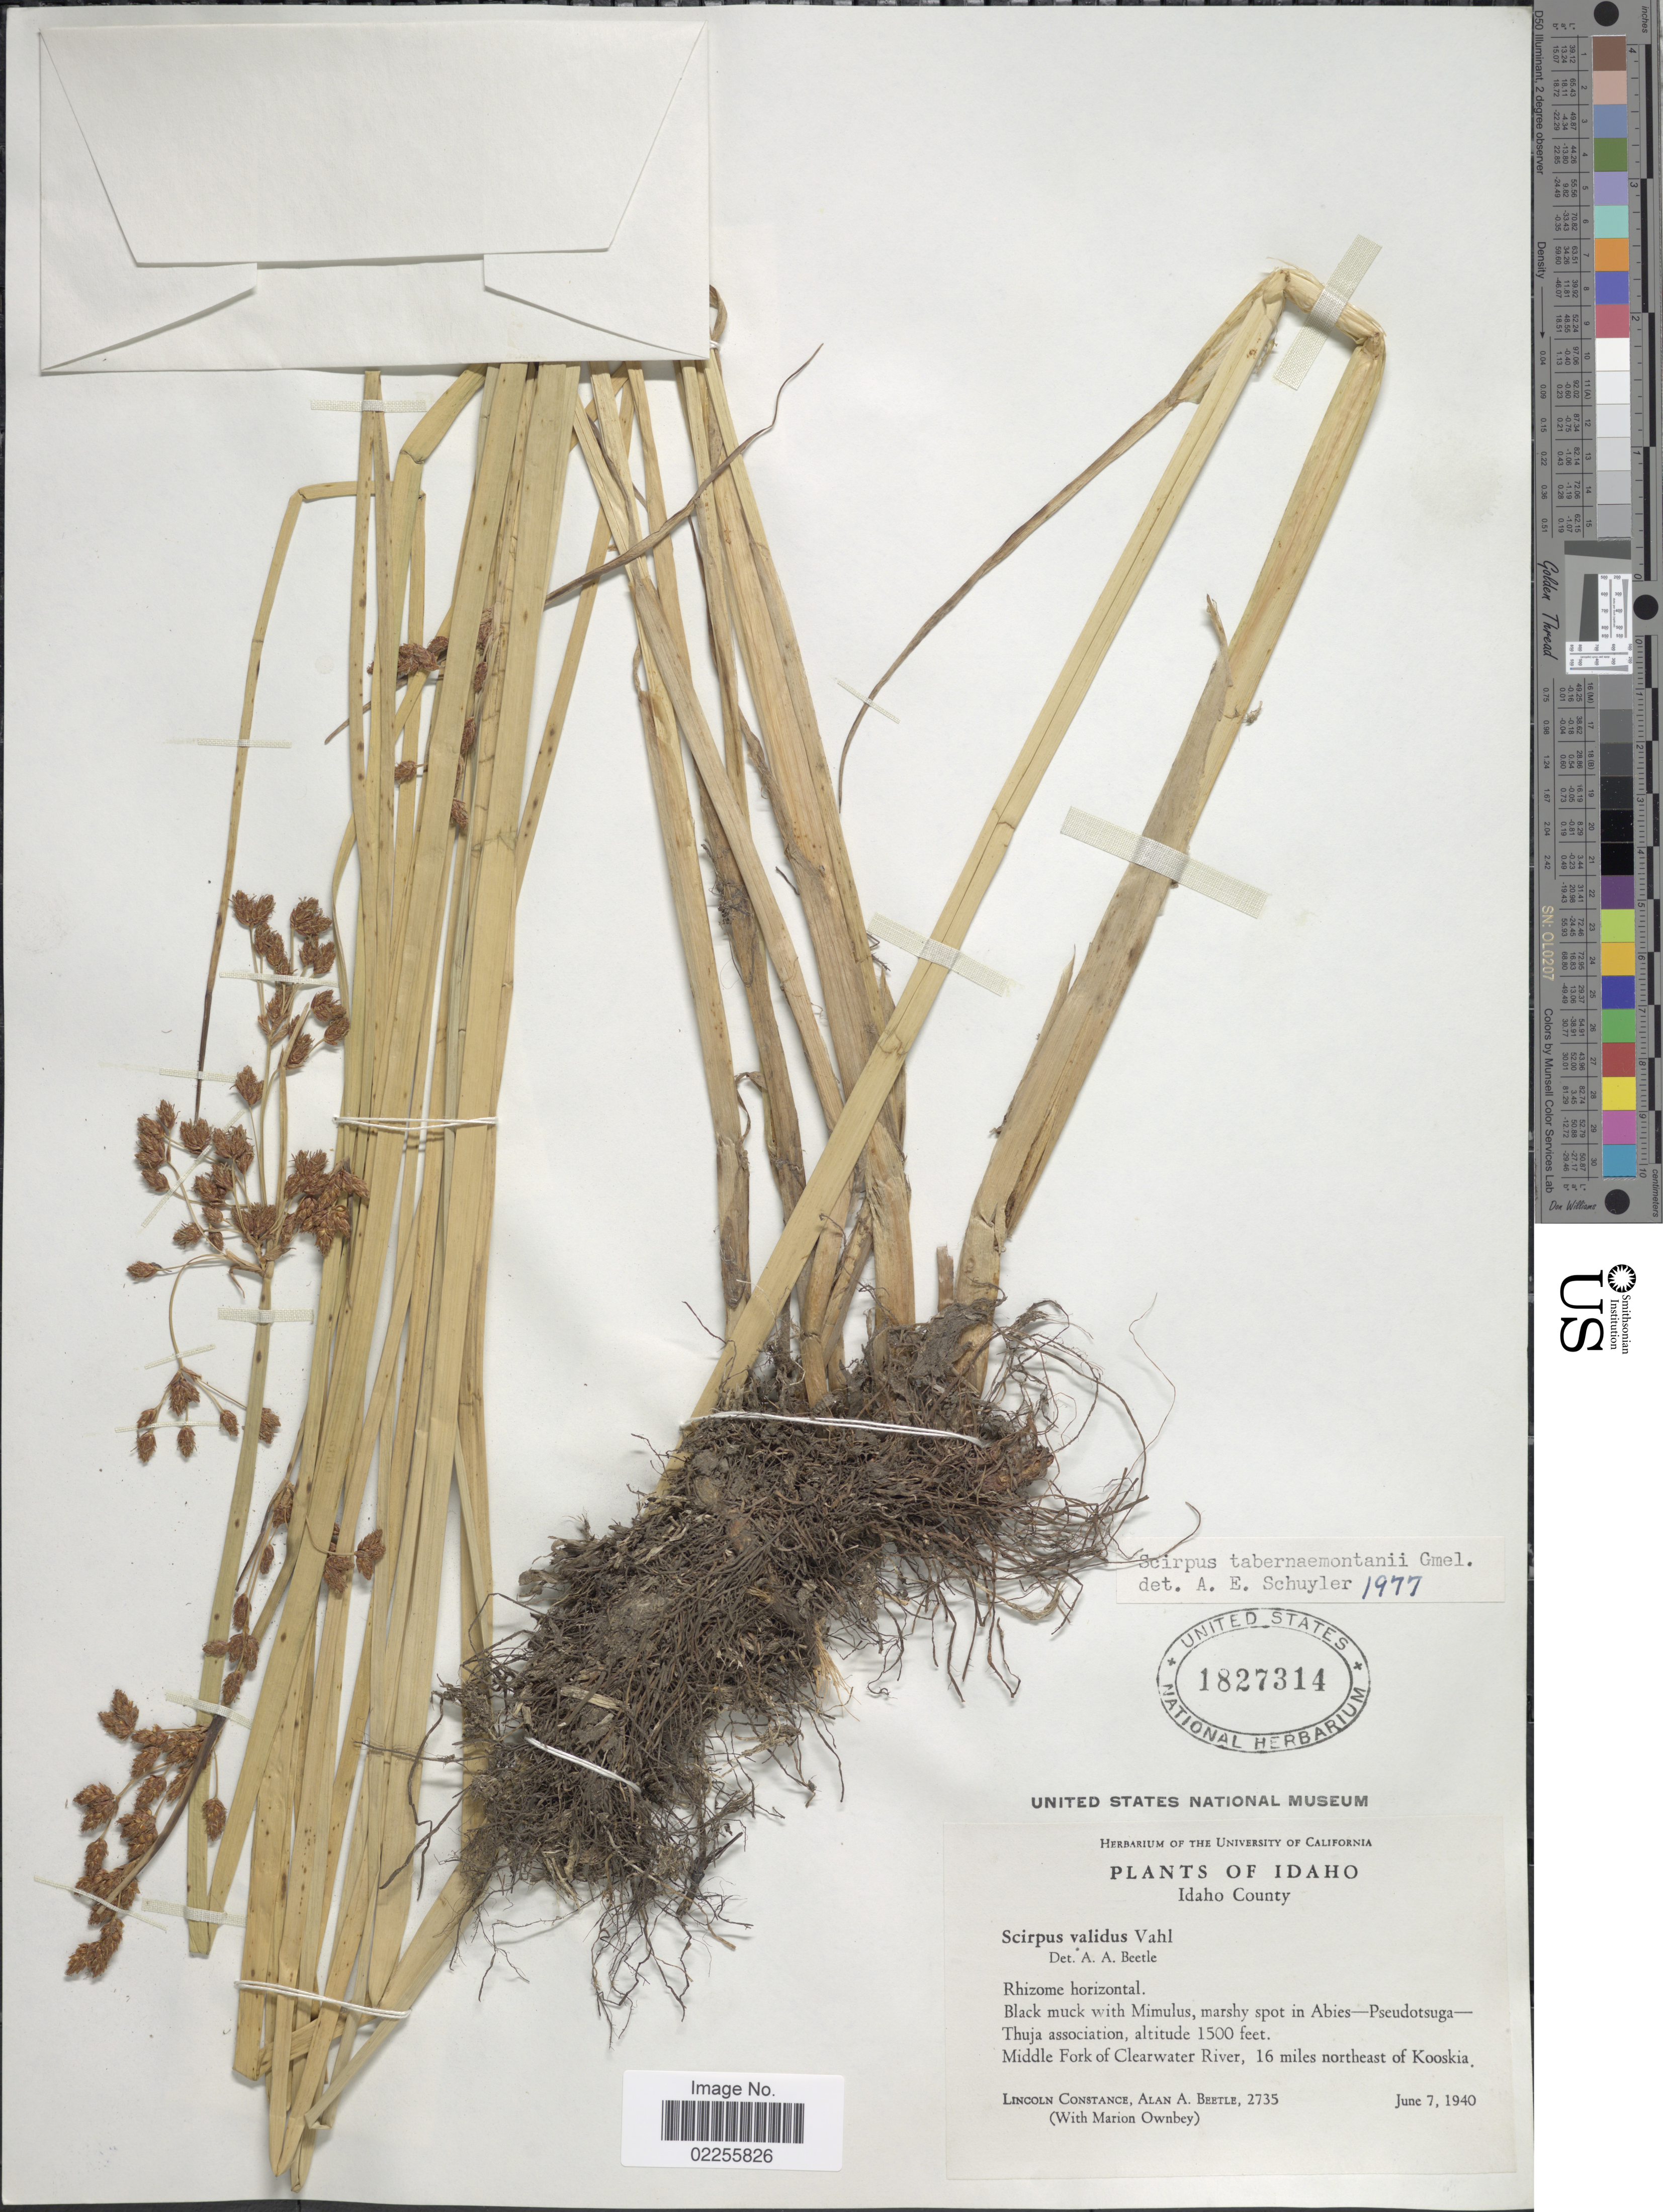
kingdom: Plantae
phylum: Tracheophyta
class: Liliopsida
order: Poales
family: Cyperaceae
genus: Schoenoplectus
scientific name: Schoenoplectus tabernaemontani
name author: (C.C. Gmel.) Palla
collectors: L. Constance, A. A. Beetle & M. Ownbey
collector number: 2735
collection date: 1940-06-07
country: United States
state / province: Idaho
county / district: Idaho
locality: Rhizome horizontal, Middle Fork of Clearwater River, 16 miles northeast of Kooskia.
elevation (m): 457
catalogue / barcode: US 1827314